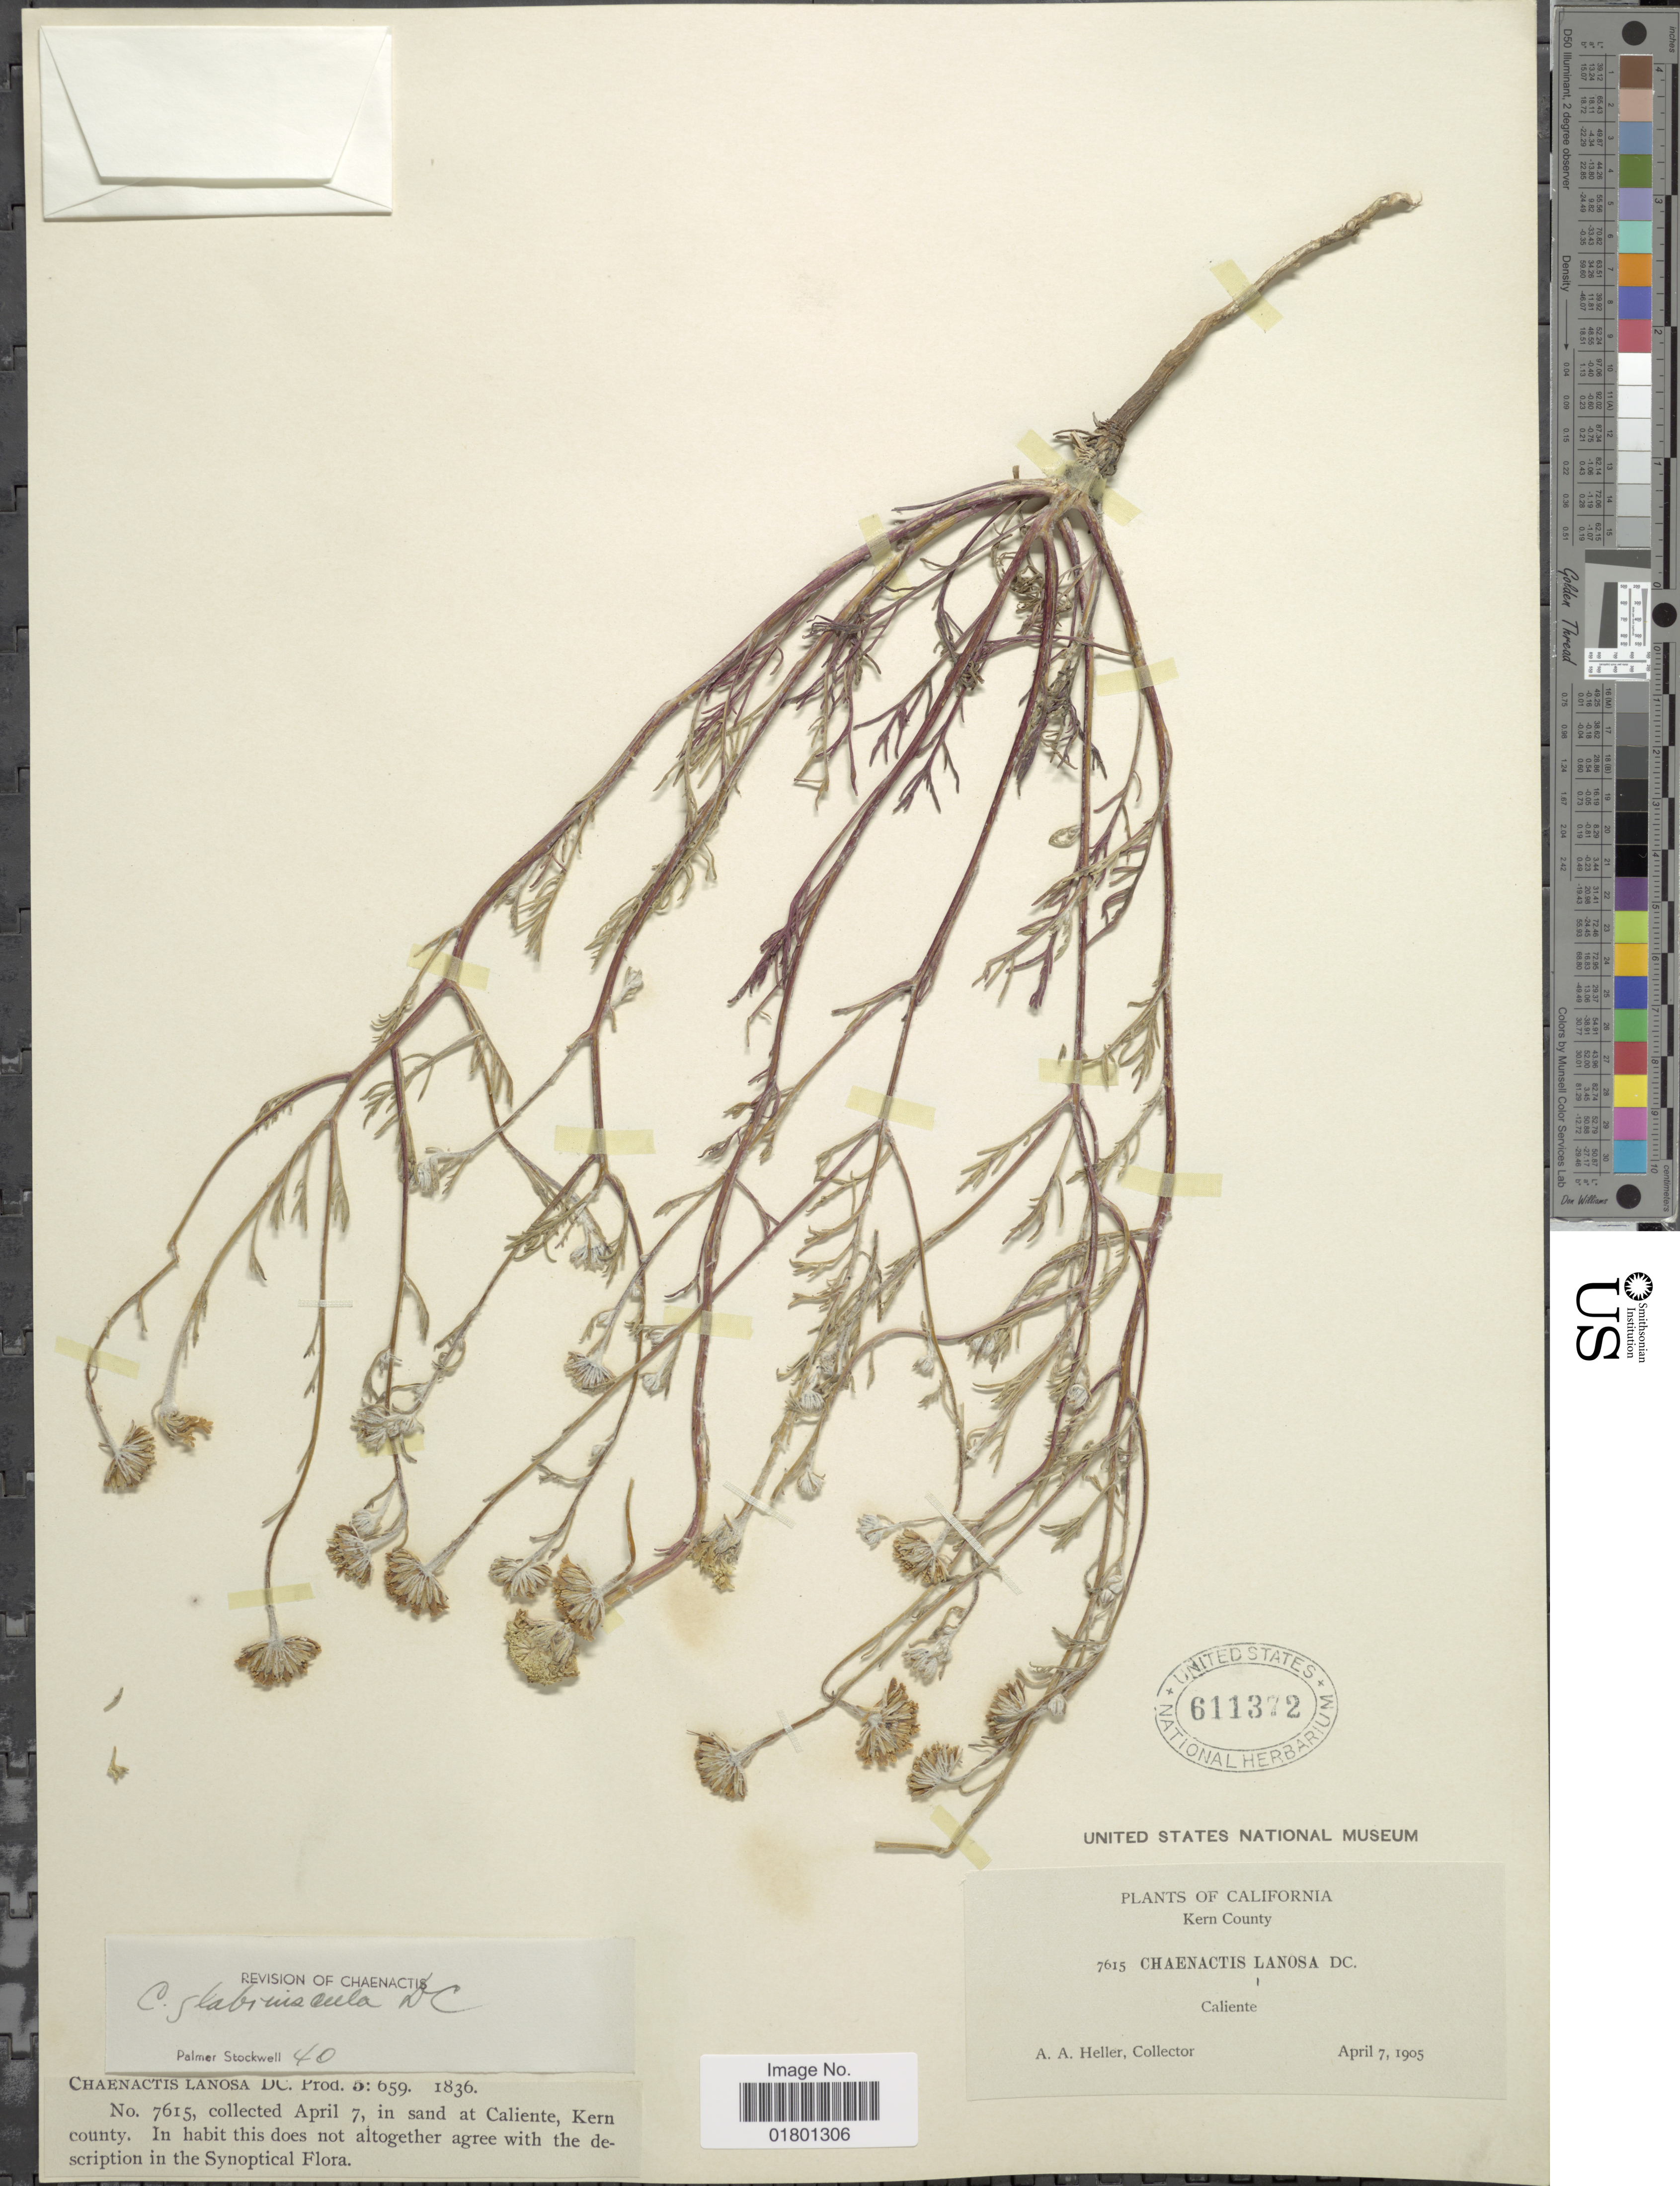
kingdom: Plantae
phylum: Tracheophyta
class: Magnoliopsida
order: Asterales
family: Asteraceae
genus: Chaenactis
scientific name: Chaenactis glabriuscula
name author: DC.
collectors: A. A. Heller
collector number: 7615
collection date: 1905-04-07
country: United States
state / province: California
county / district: Kern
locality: Kern County, Caliente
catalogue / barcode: US 611372